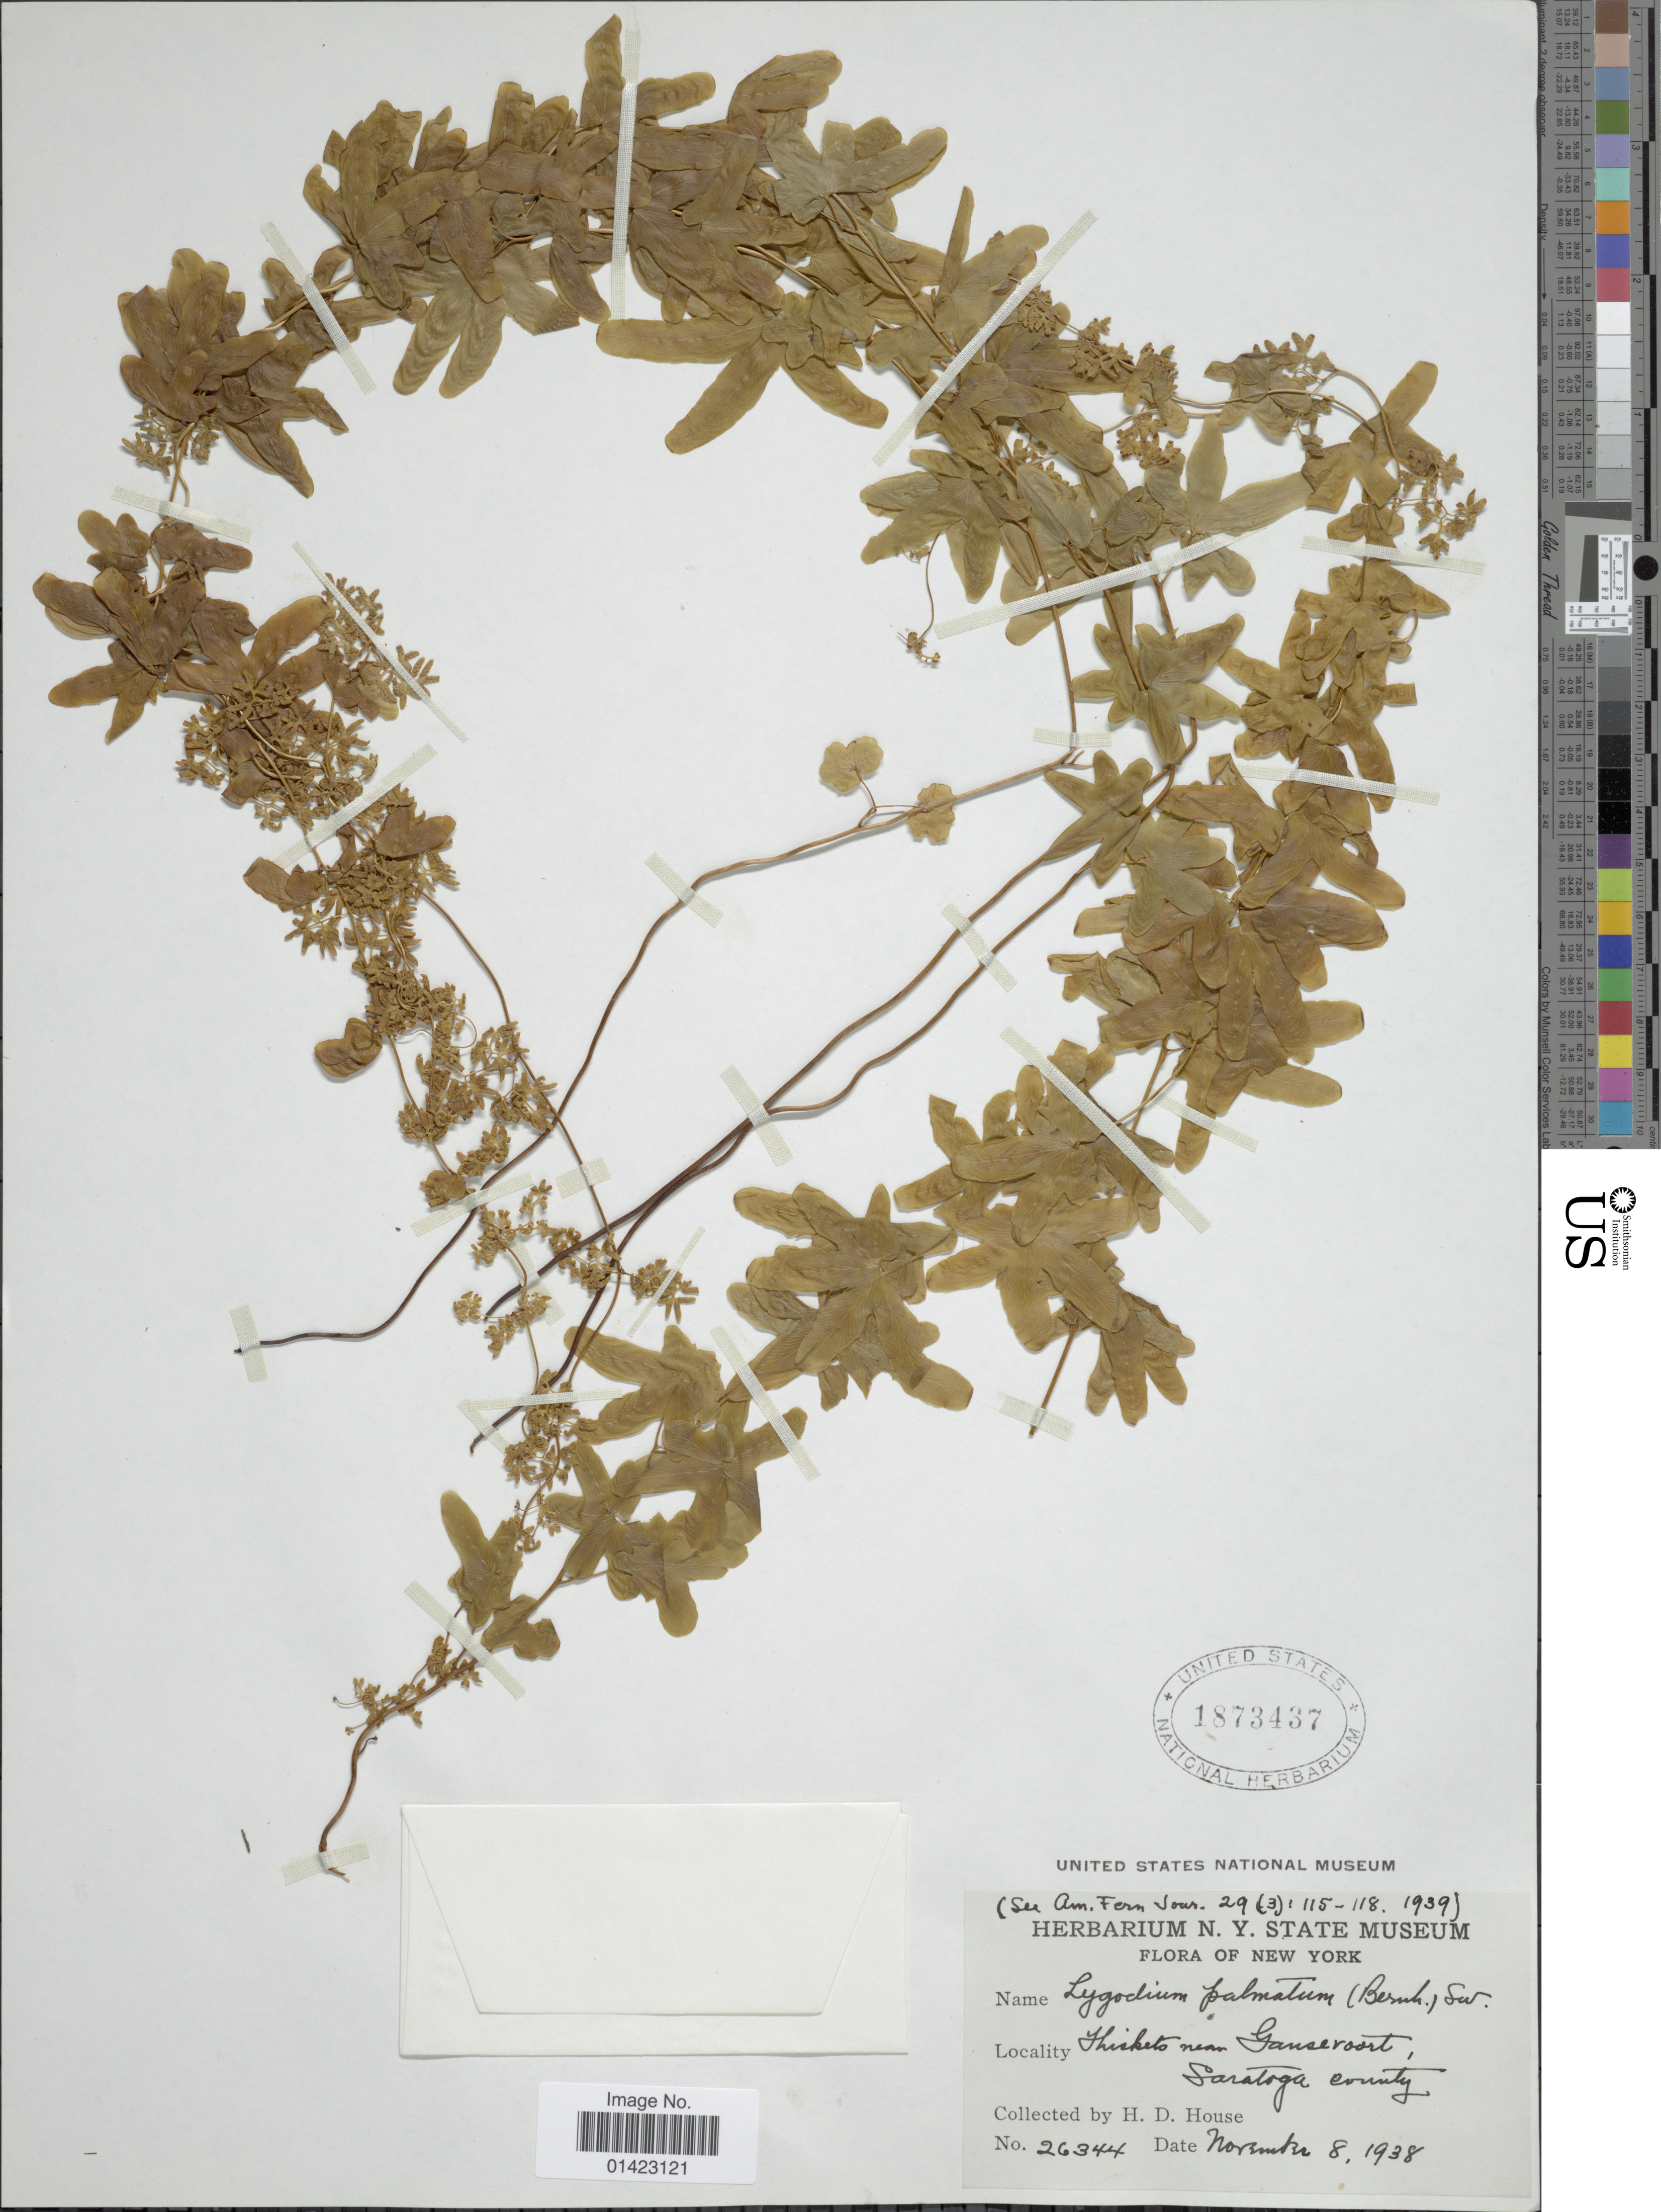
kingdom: Plantae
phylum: Tracheophyta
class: Polypodiopsida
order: Schizaeales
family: Lygodiaceae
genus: Lygodium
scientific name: Lygodium palmatum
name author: (Bernh.) Sw.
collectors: H. D. House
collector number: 26344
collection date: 1938-11-08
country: United States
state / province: New York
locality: New York, Thickets near Ganseroort, Saratoga County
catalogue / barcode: US 1873437